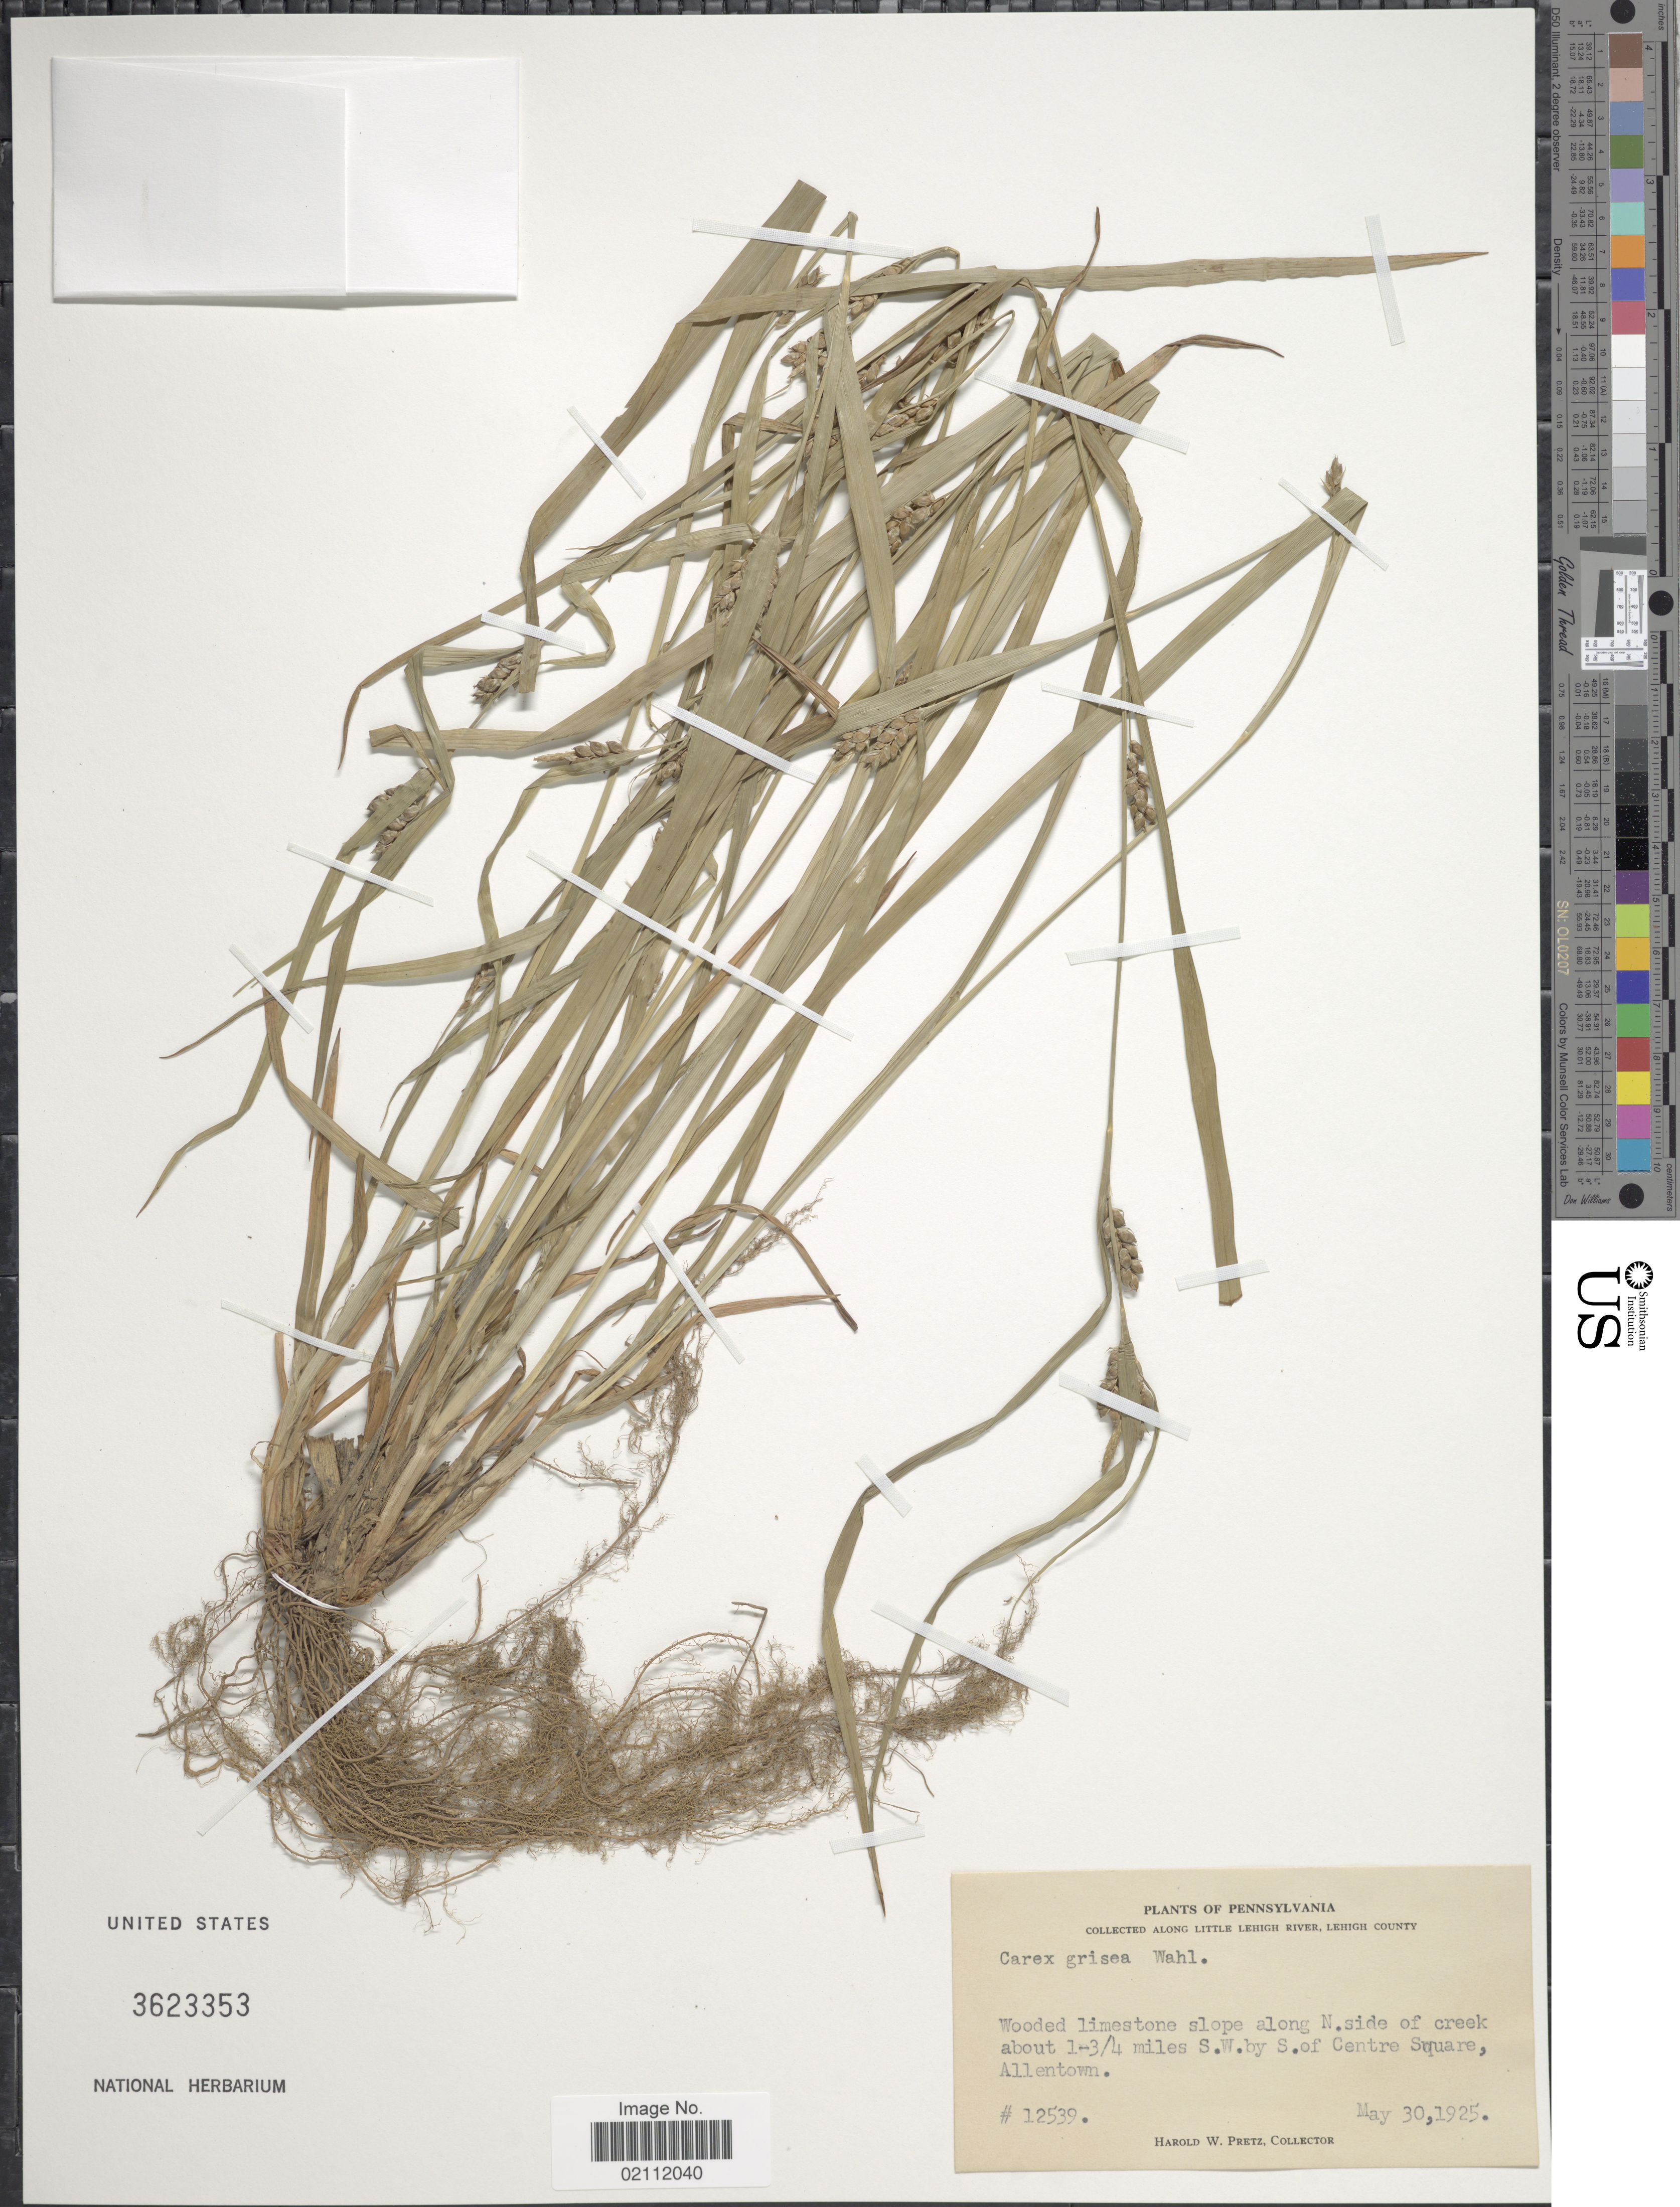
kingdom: Plantae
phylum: Tracheophyta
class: Liliopsida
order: Poales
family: Cyperaceae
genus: Carex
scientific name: Carex grisea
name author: Wahlenb.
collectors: H. W. Pretz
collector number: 12539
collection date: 1925-05-30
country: United States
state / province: Pennsylvania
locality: Wooded limestone slope along N. side of creek about 1-3/4 miles S.W. by S. of Centre Square, Allentown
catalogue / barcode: US 3623353